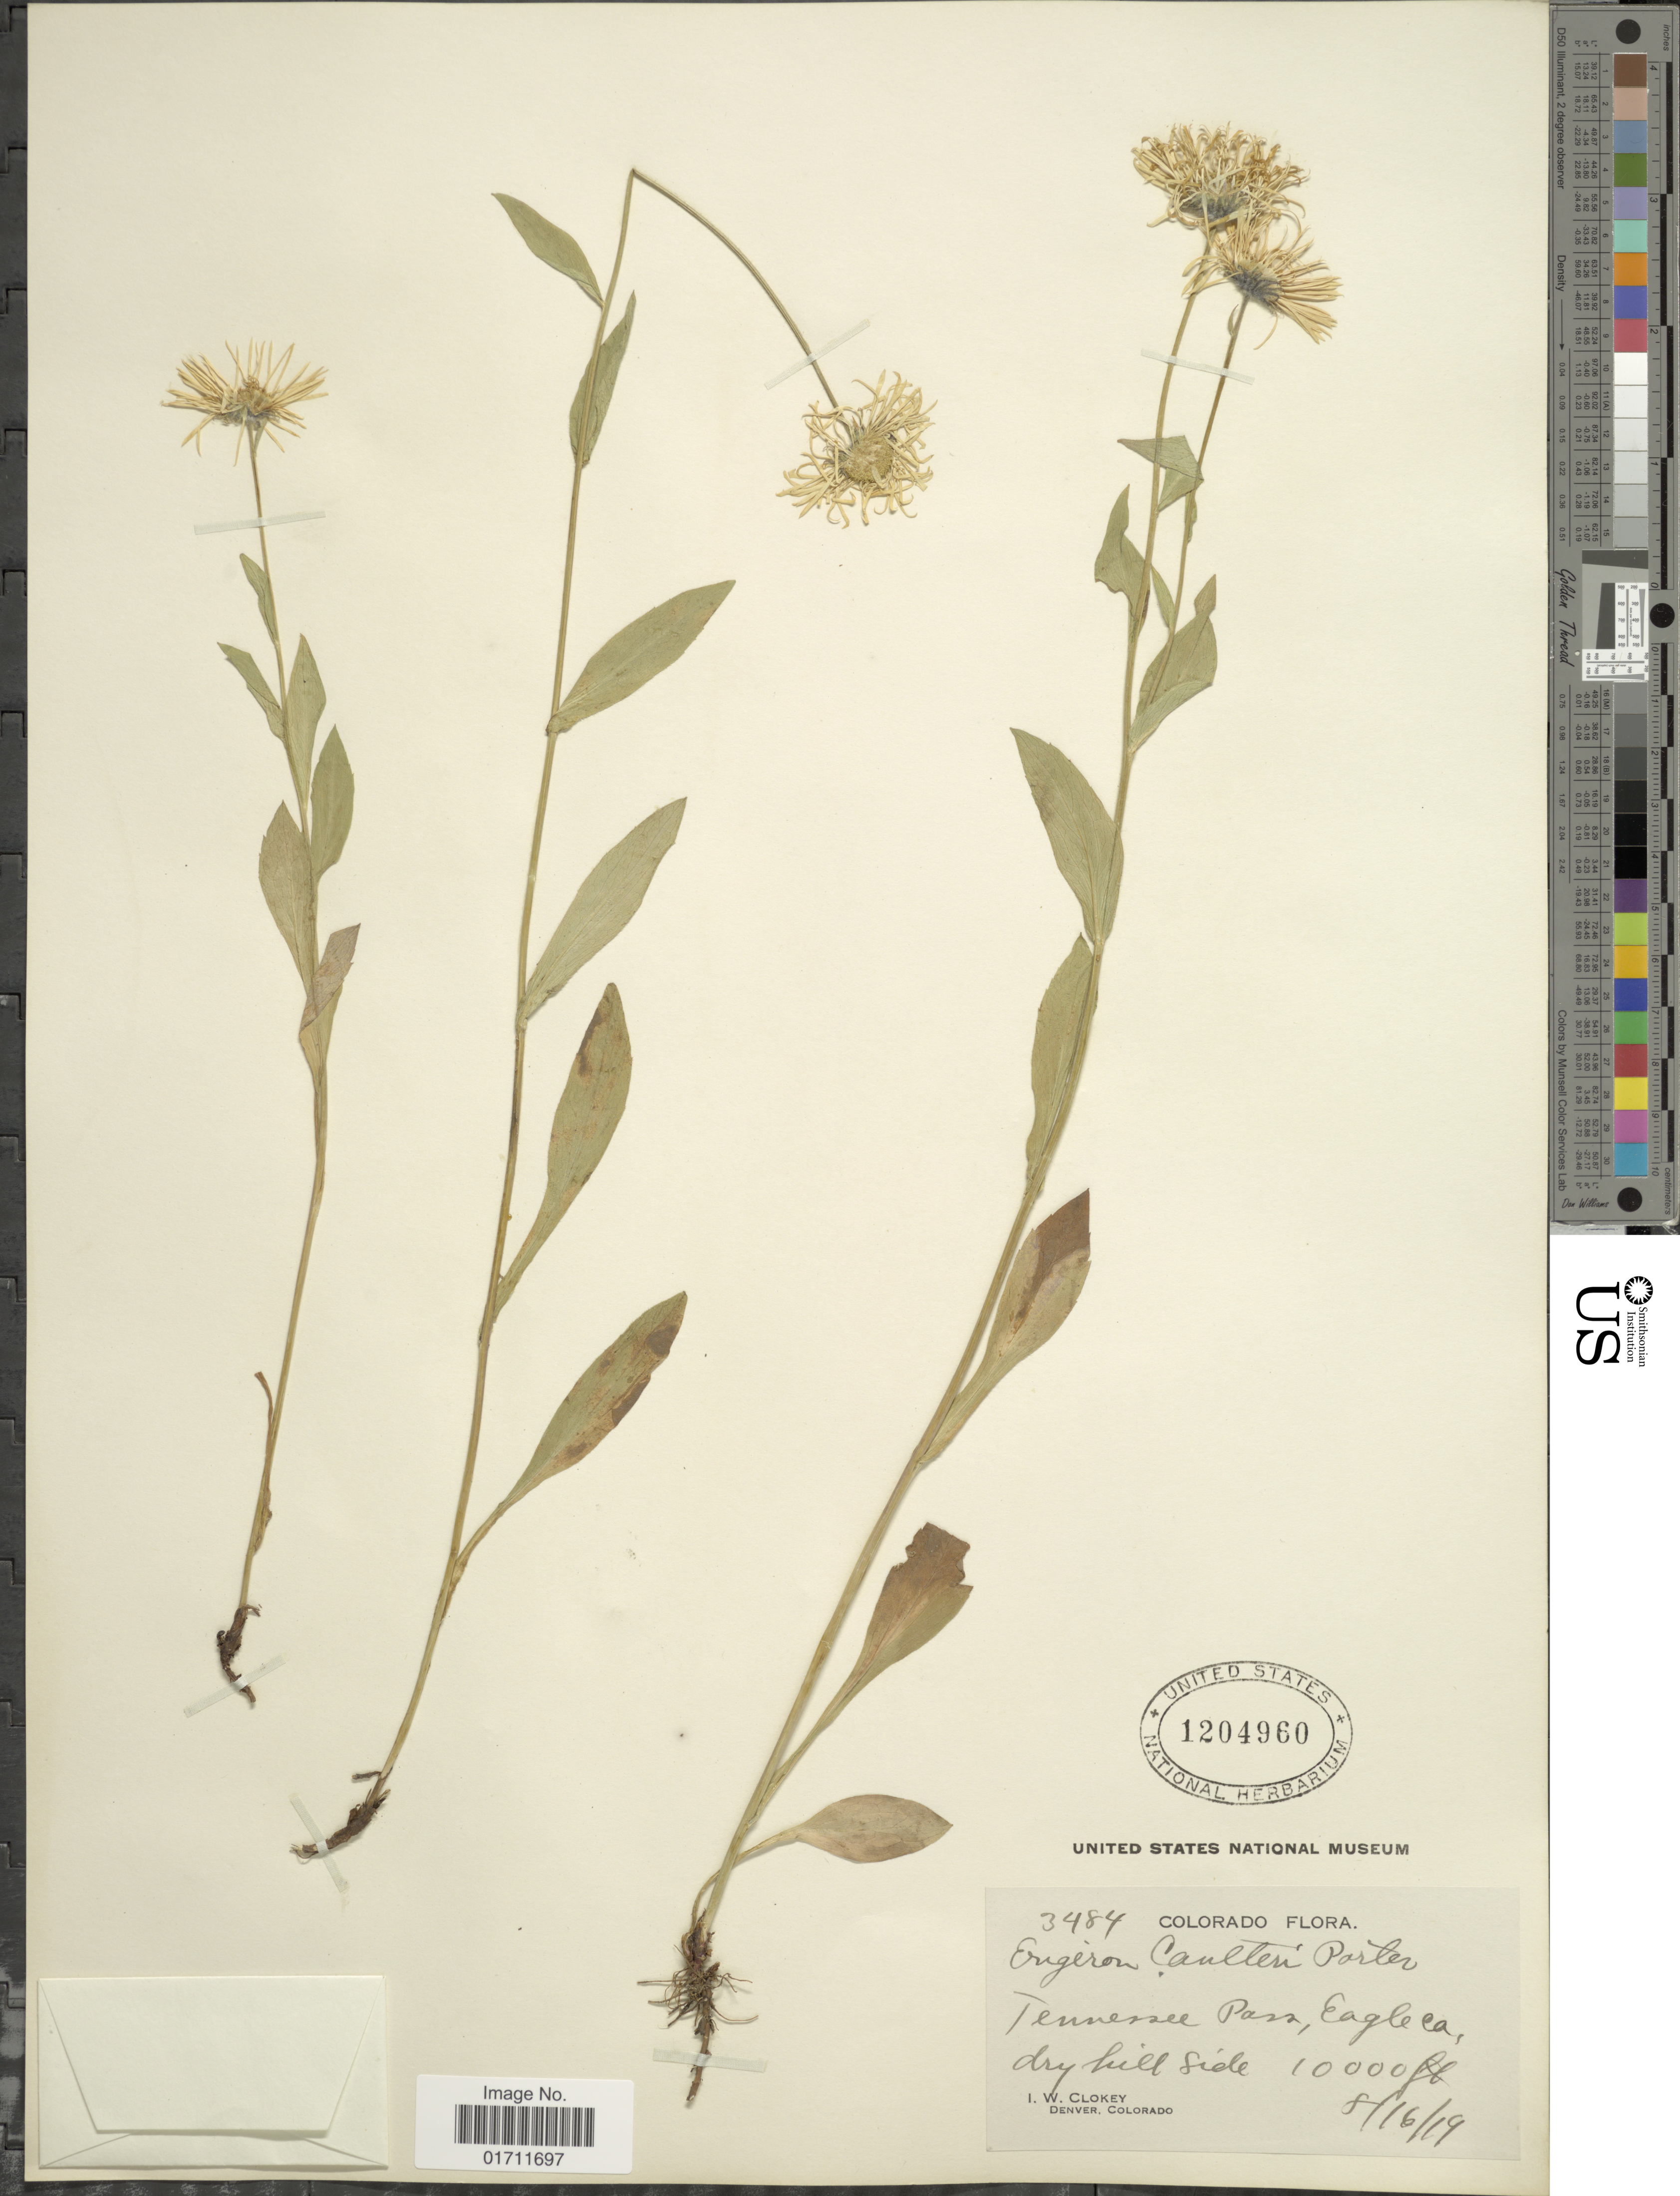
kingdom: Plantae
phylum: Tracheophyta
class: Magnoliopsida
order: Asterales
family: Asteraceae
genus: Erigeron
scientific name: Erigeron coulteri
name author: Porter in Porter & J.M. Coult.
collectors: I. W. Clokey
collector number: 3484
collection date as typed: Transcribed d/m/y: 16/8/19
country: United States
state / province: Colorado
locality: Tennersee Pass, Eagle ca, dry hills side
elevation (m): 3048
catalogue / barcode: US 1204960